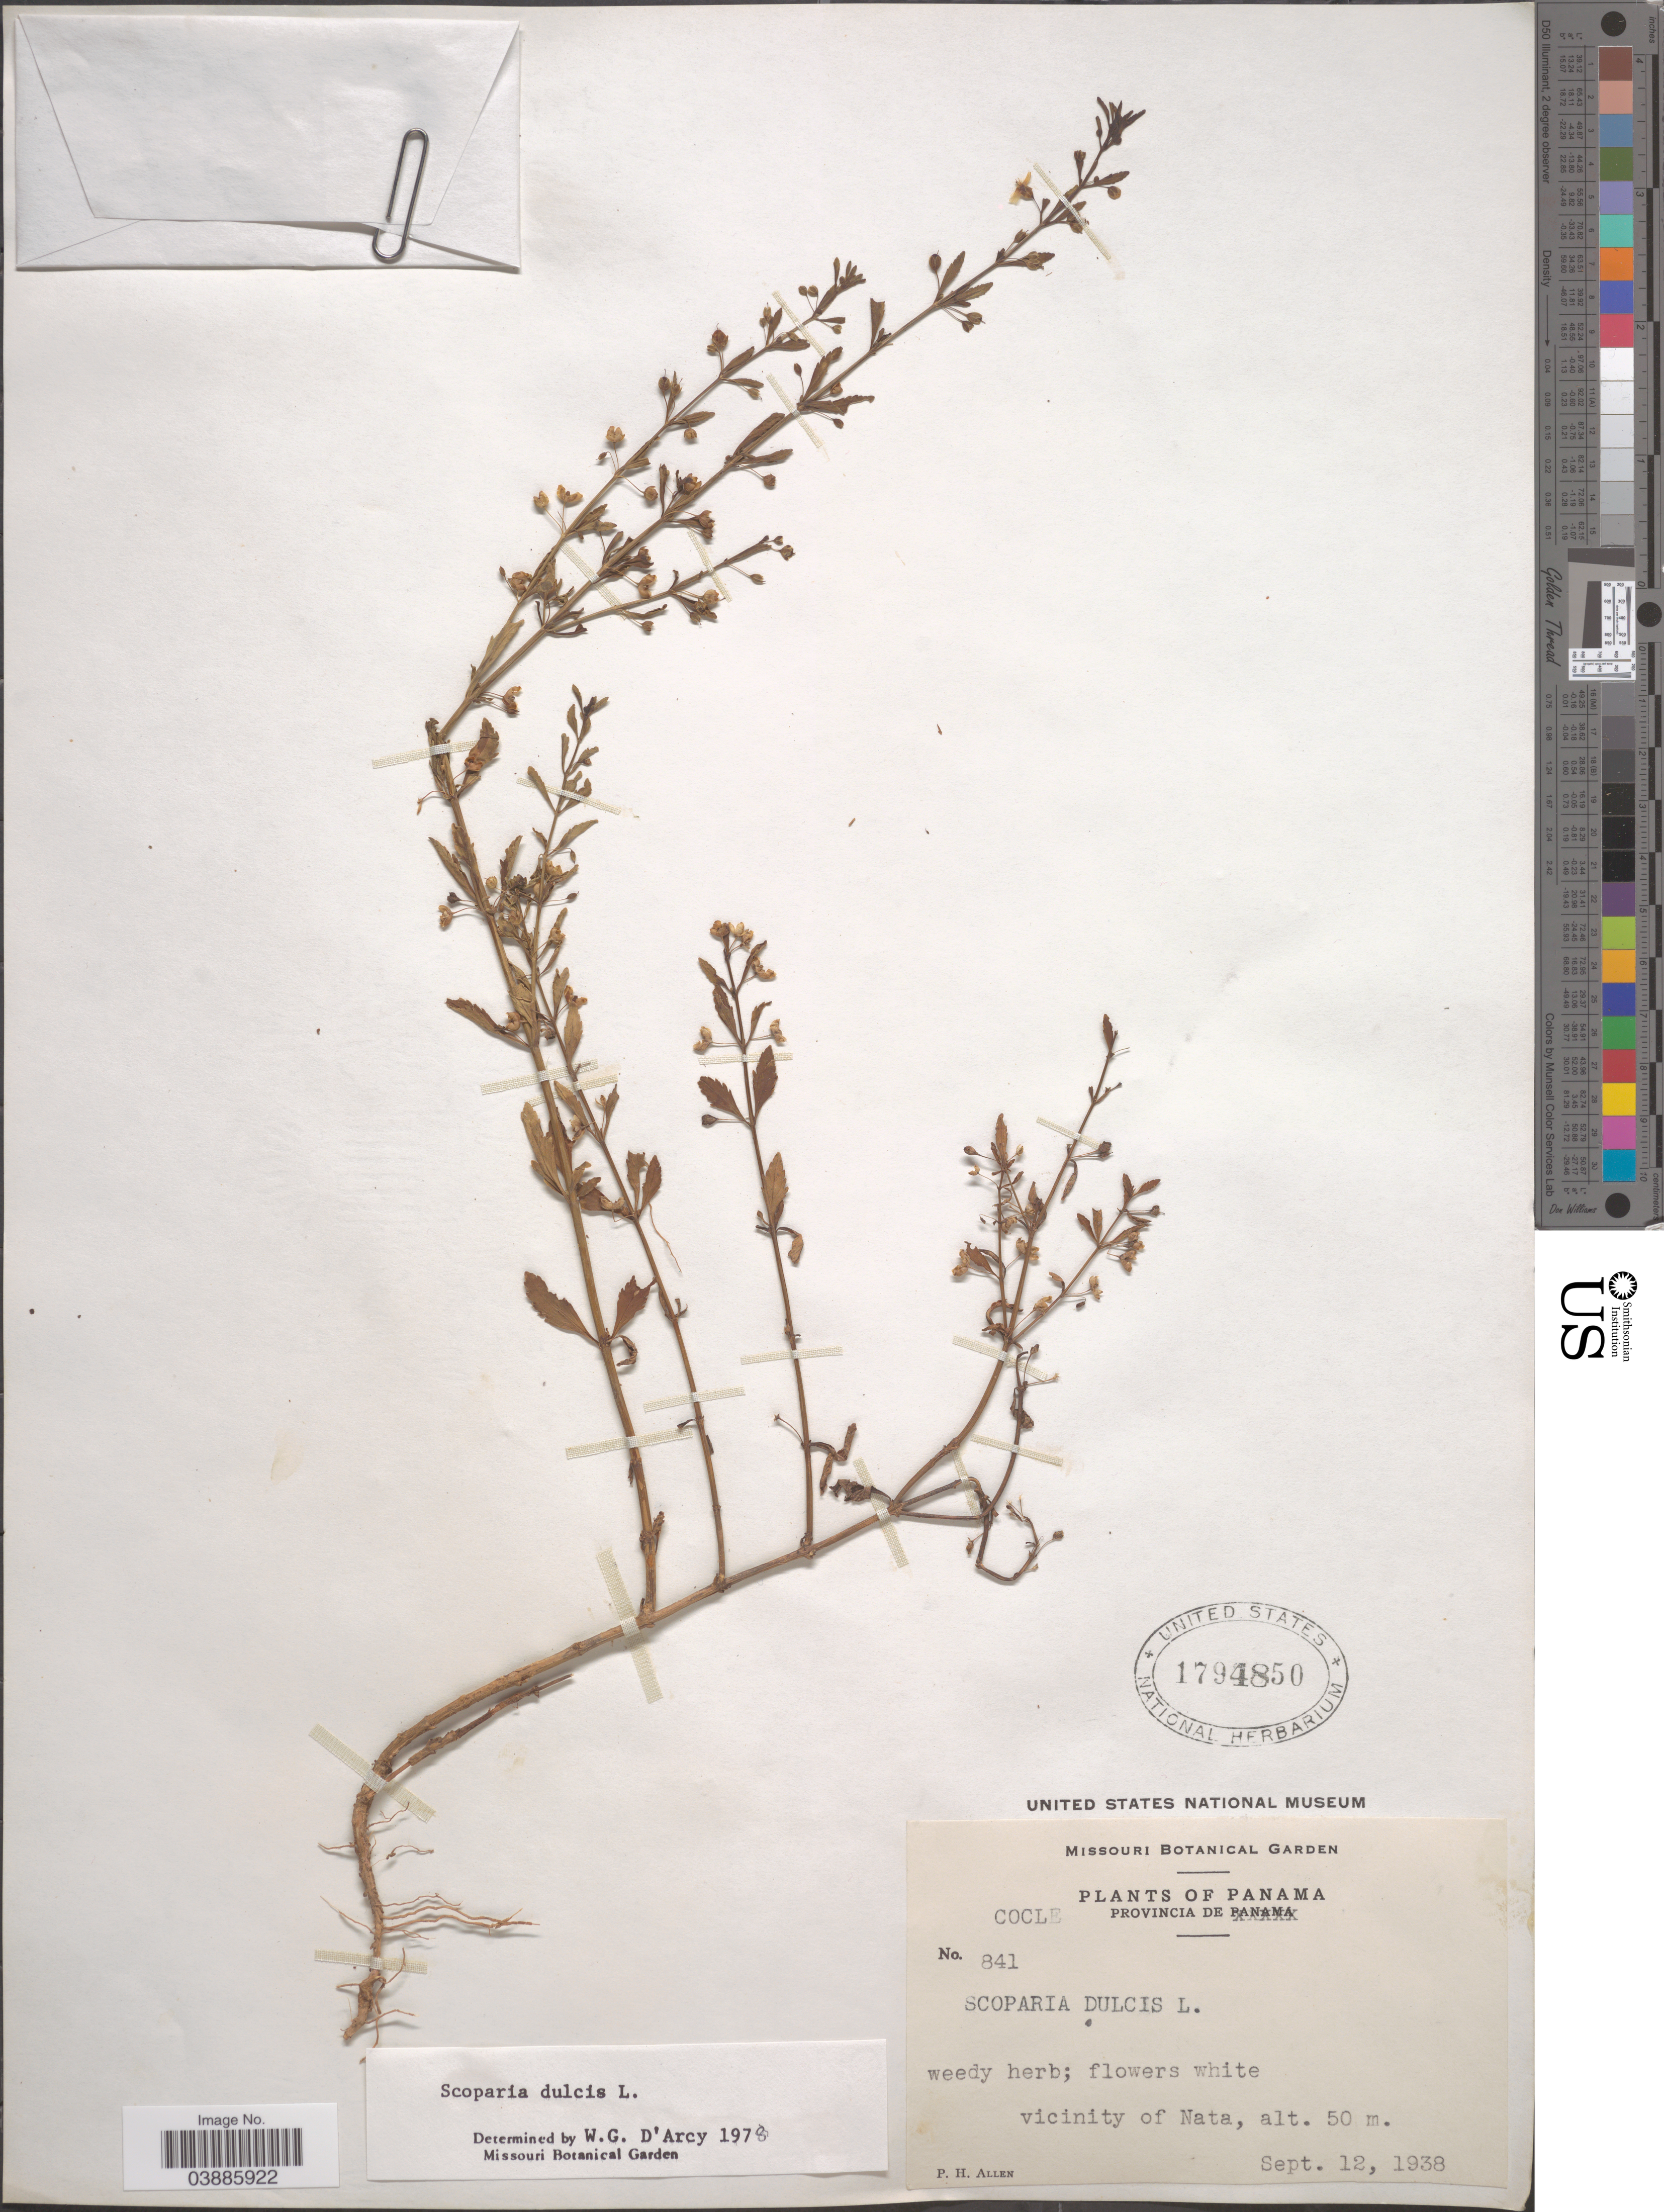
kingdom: Plantae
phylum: Tracheophyta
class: Magnoliopsida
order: Lamiales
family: Plantaginaceae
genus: Scoparia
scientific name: Scoparia dulcis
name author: L.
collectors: P. H. Allen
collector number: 841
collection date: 1938-09-12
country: Panama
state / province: Cocle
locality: Vicinity of Nata.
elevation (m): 50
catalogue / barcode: US 1794850